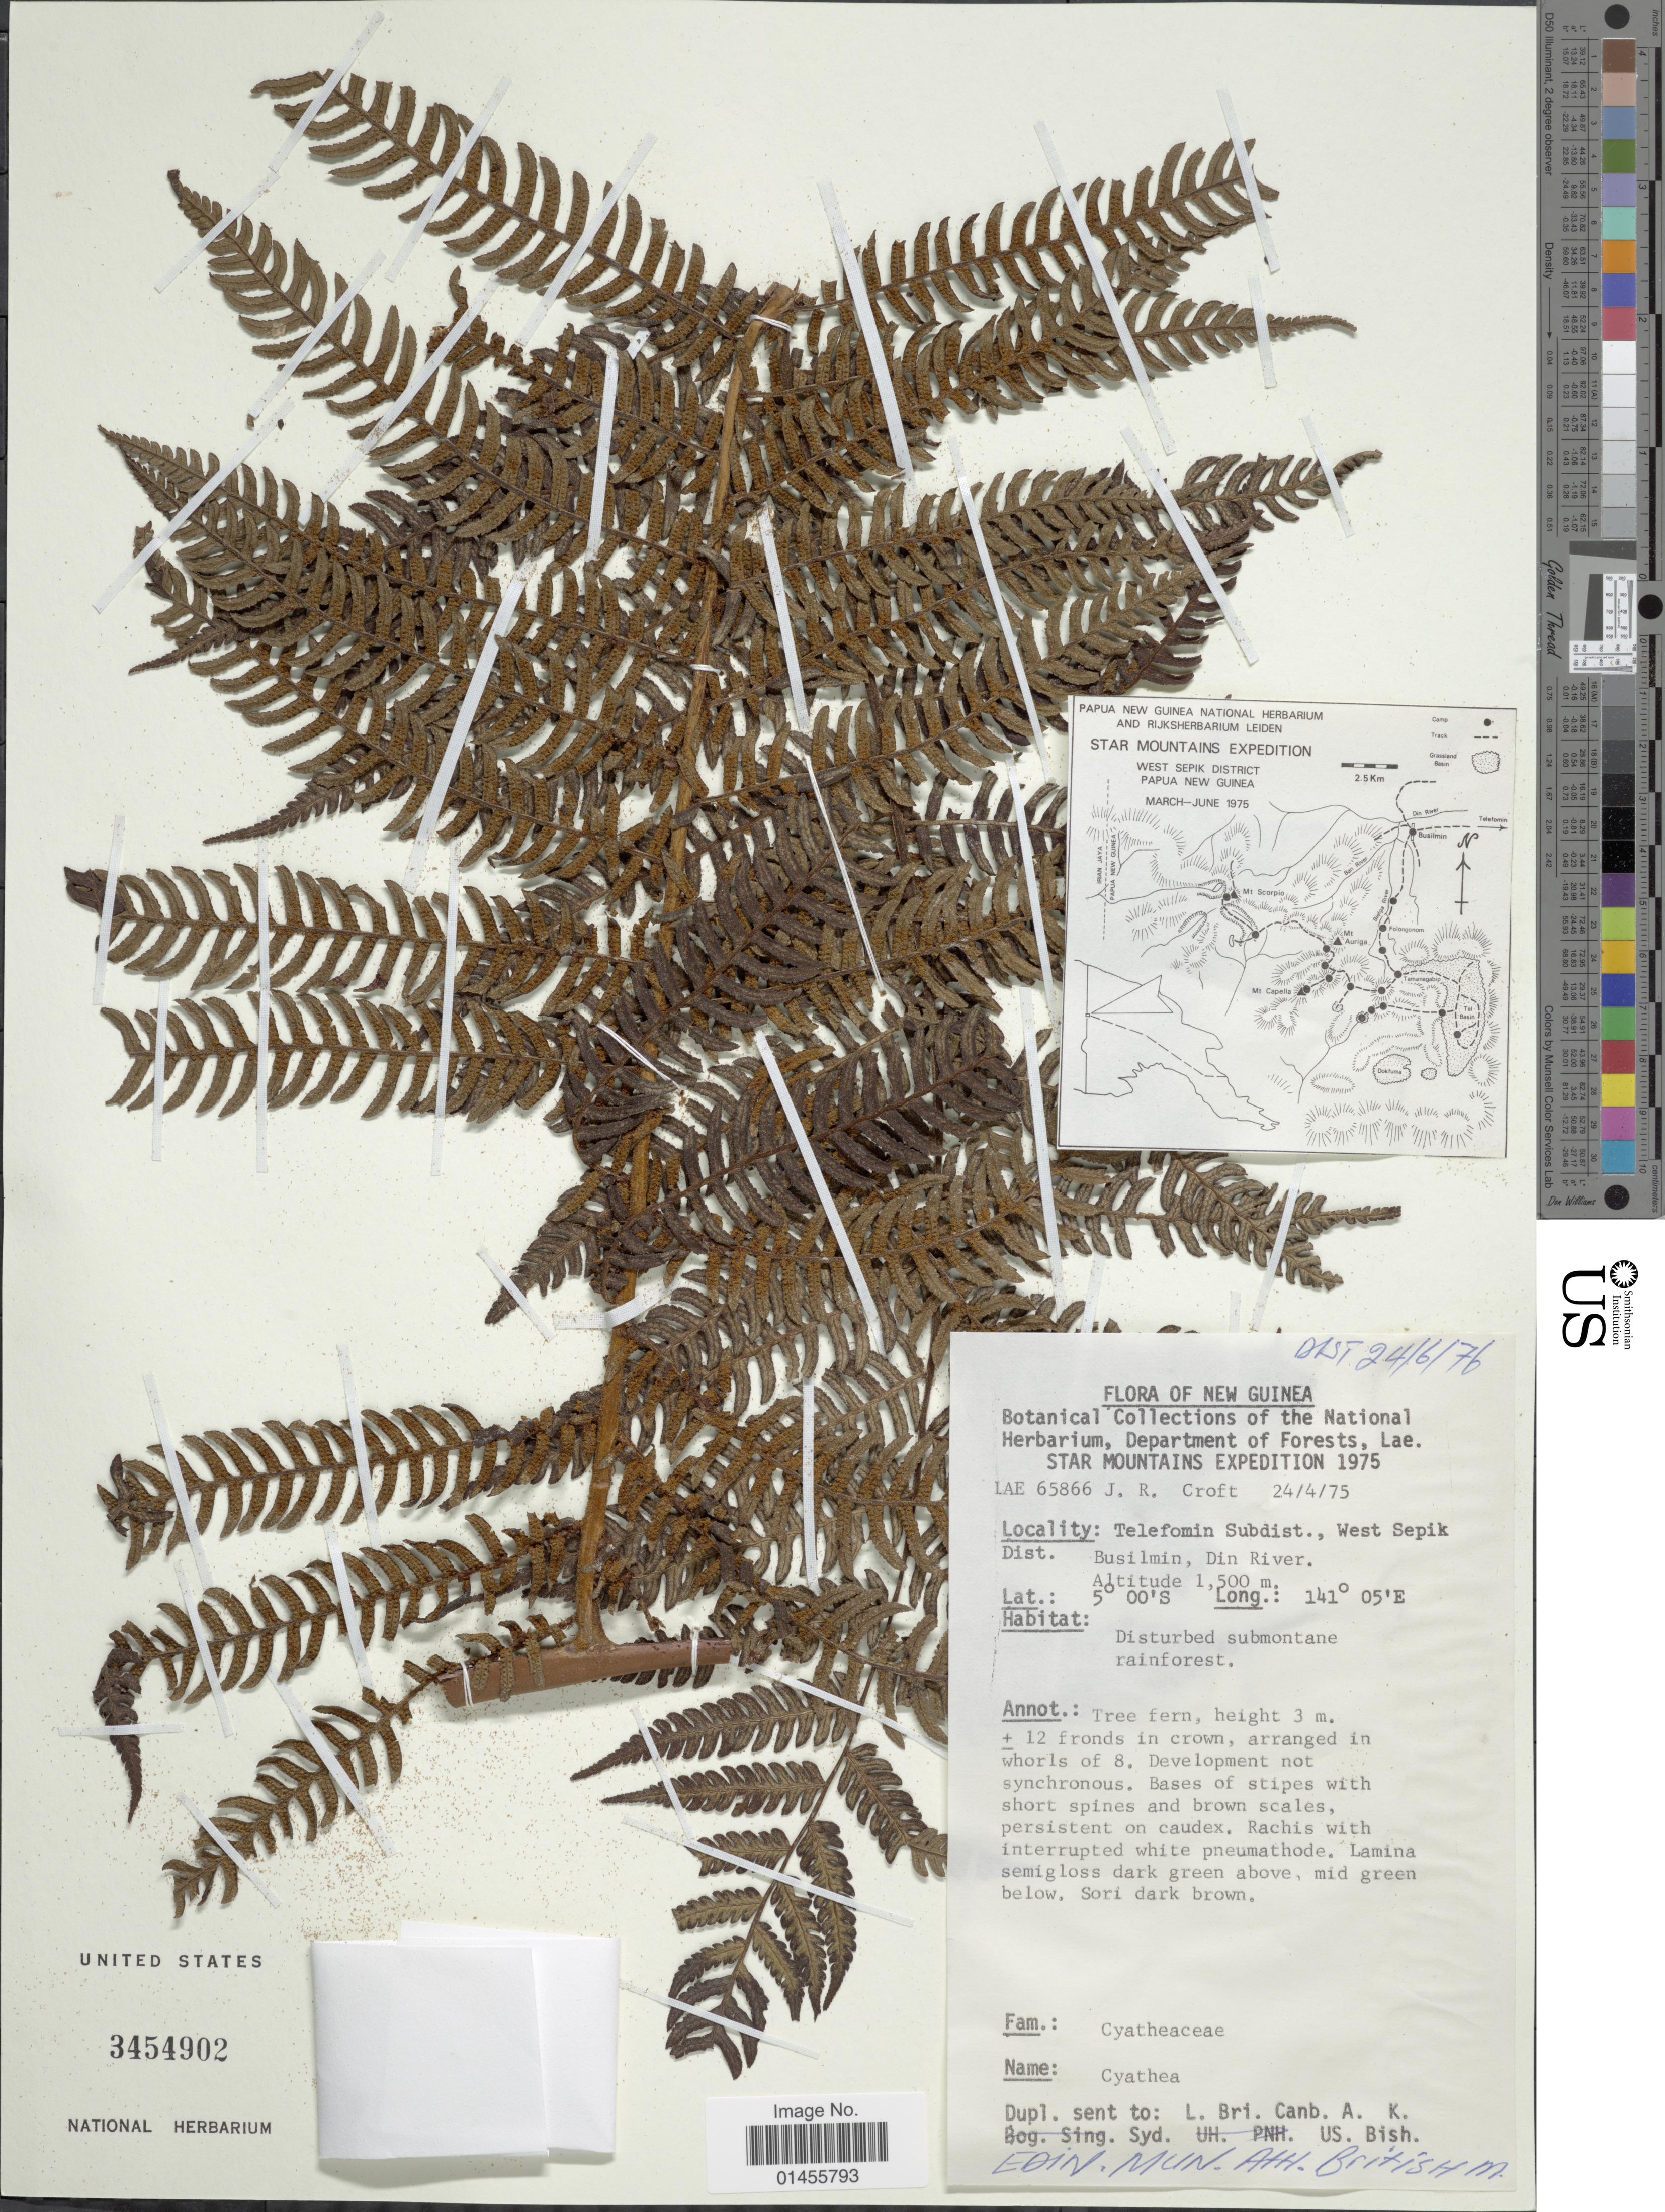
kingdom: Plantae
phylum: Tracheophyta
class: Polypodiopsida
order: Cyatheales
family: Cyatheaceae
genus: Alsophila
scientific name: Alsophila sp.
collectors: J. R. Croft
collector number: LAE 65866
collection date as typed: Transcribed d/m/y: 24/4/75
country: Papua New Guinea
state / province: Sandaun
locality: New Guinea. Telefomin Subdist., West Sepik Dist. Busilmin, Din river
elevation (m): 1500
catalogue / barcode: US 3454902